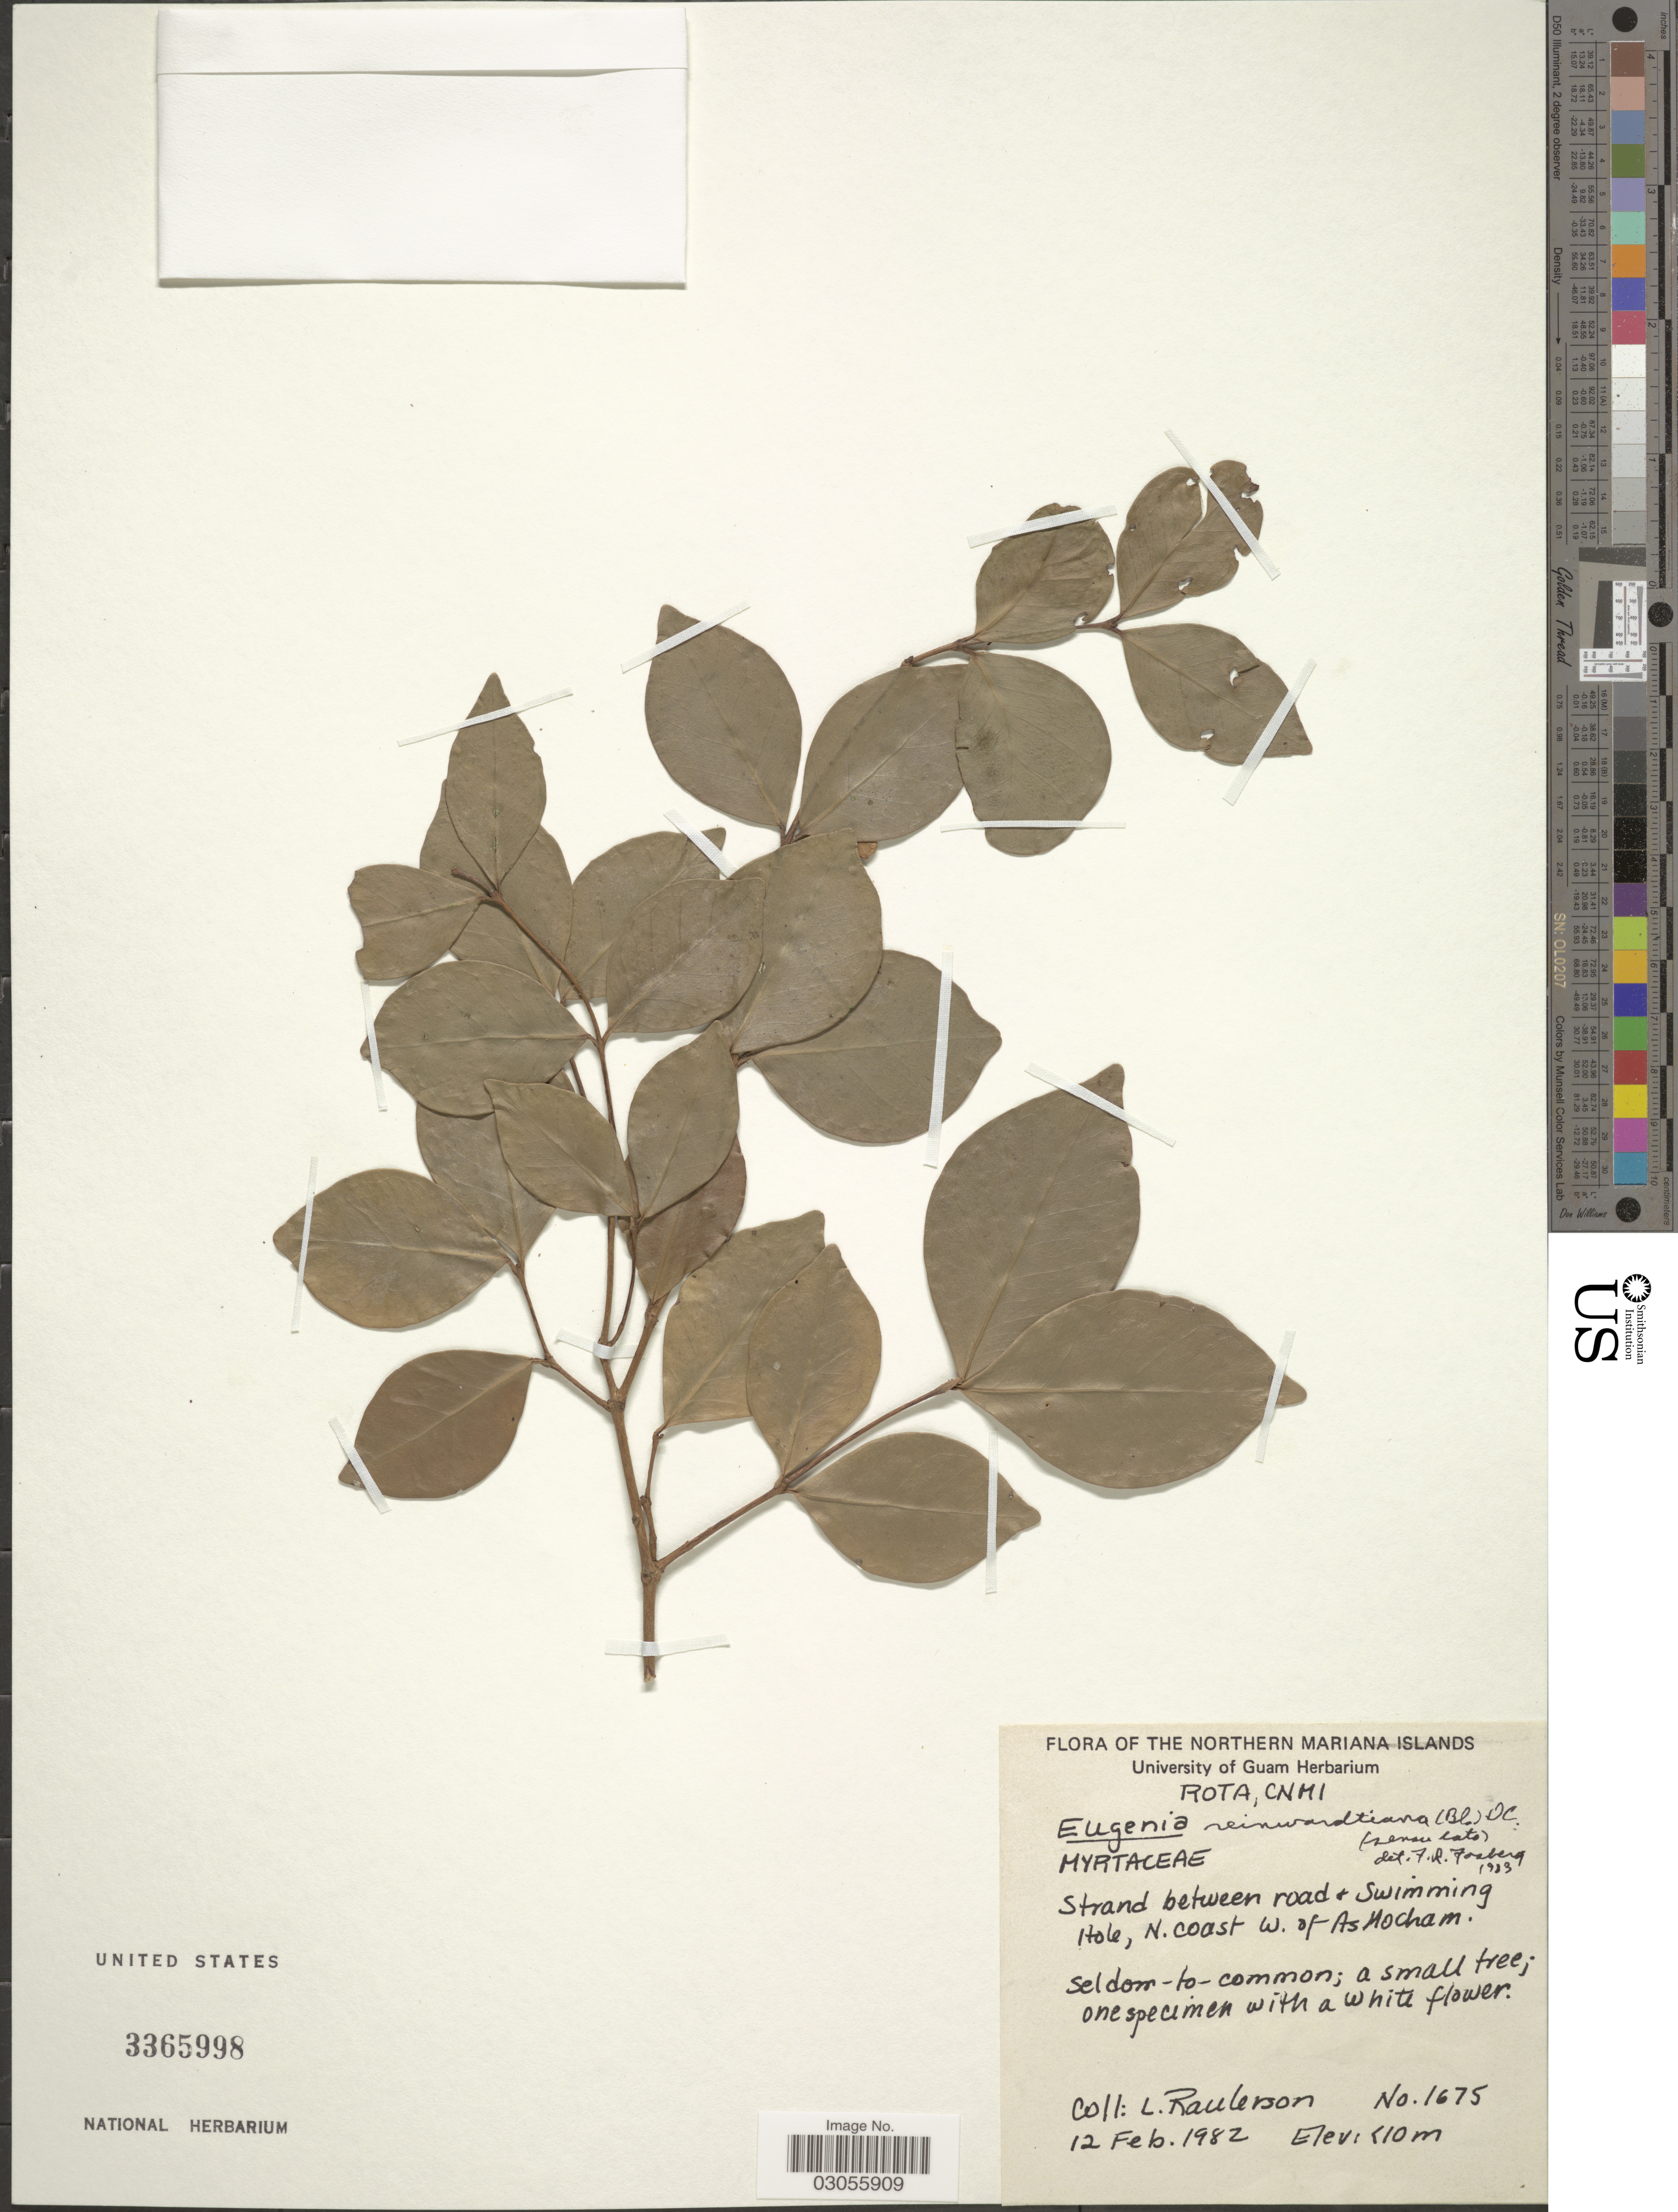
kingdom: Plantae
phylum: Tracheophyta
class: Magnoliopsida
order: Myrtales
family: Myrtaceae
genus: Eugenia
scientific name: Eugenia reinwardtiana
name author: (Blume) DC.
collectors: L. Raulerson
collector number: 1675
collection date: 1982-02-12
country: Northern Mariana Islands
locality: Northern Mariana Islands. Rota, CNMI. Strand between road & Swimming Hole, N. coast W. of Ashocham [interpreted].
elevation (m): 10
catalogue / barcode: US 3365998